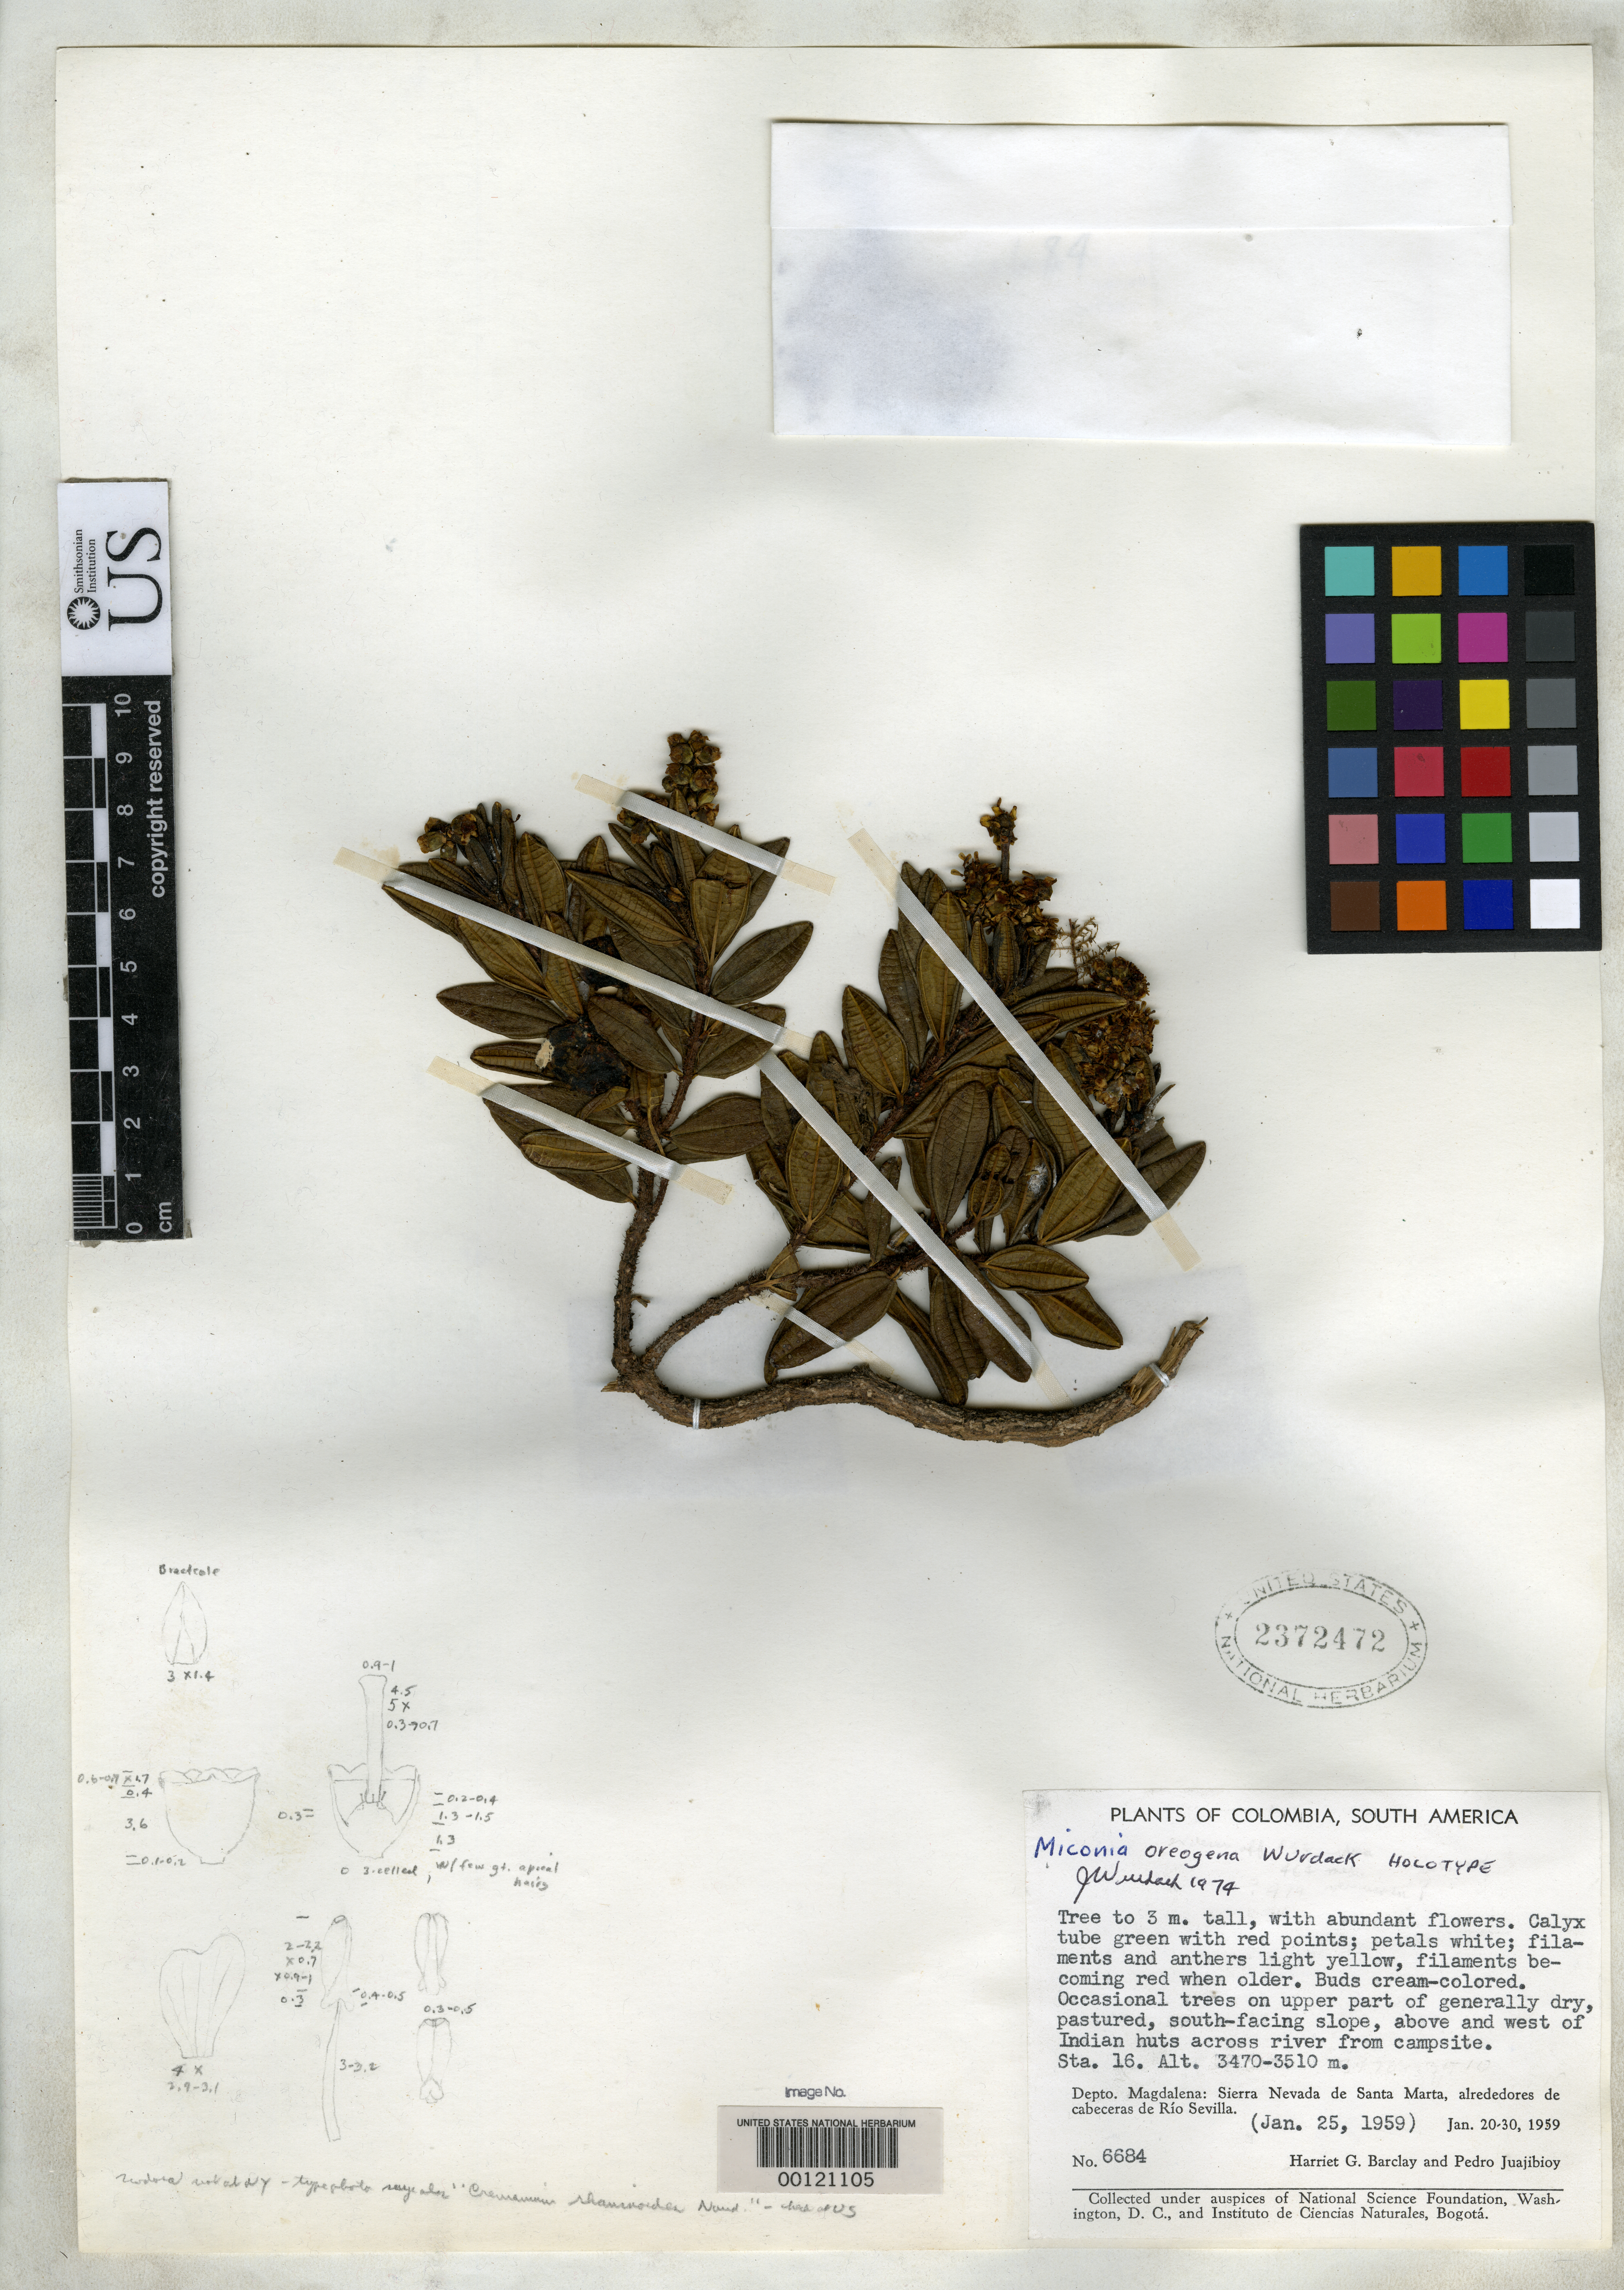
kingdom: Plantae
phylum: Tracheophyta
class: Magnoliopsida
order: Myrtales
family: Melastomataceae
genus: Miconia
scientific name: Miconia oreogena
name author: Wurdack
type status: Holotype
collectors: H. G. Barclay & P. Juajibioy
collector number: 6684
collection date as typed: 25 Jan 1959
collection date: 1959-01-25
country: Colombia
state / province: Magdalena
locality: Rio Sevilla headwaters, Sierra Nevada, Santa Marta.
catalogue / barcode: US 2372472